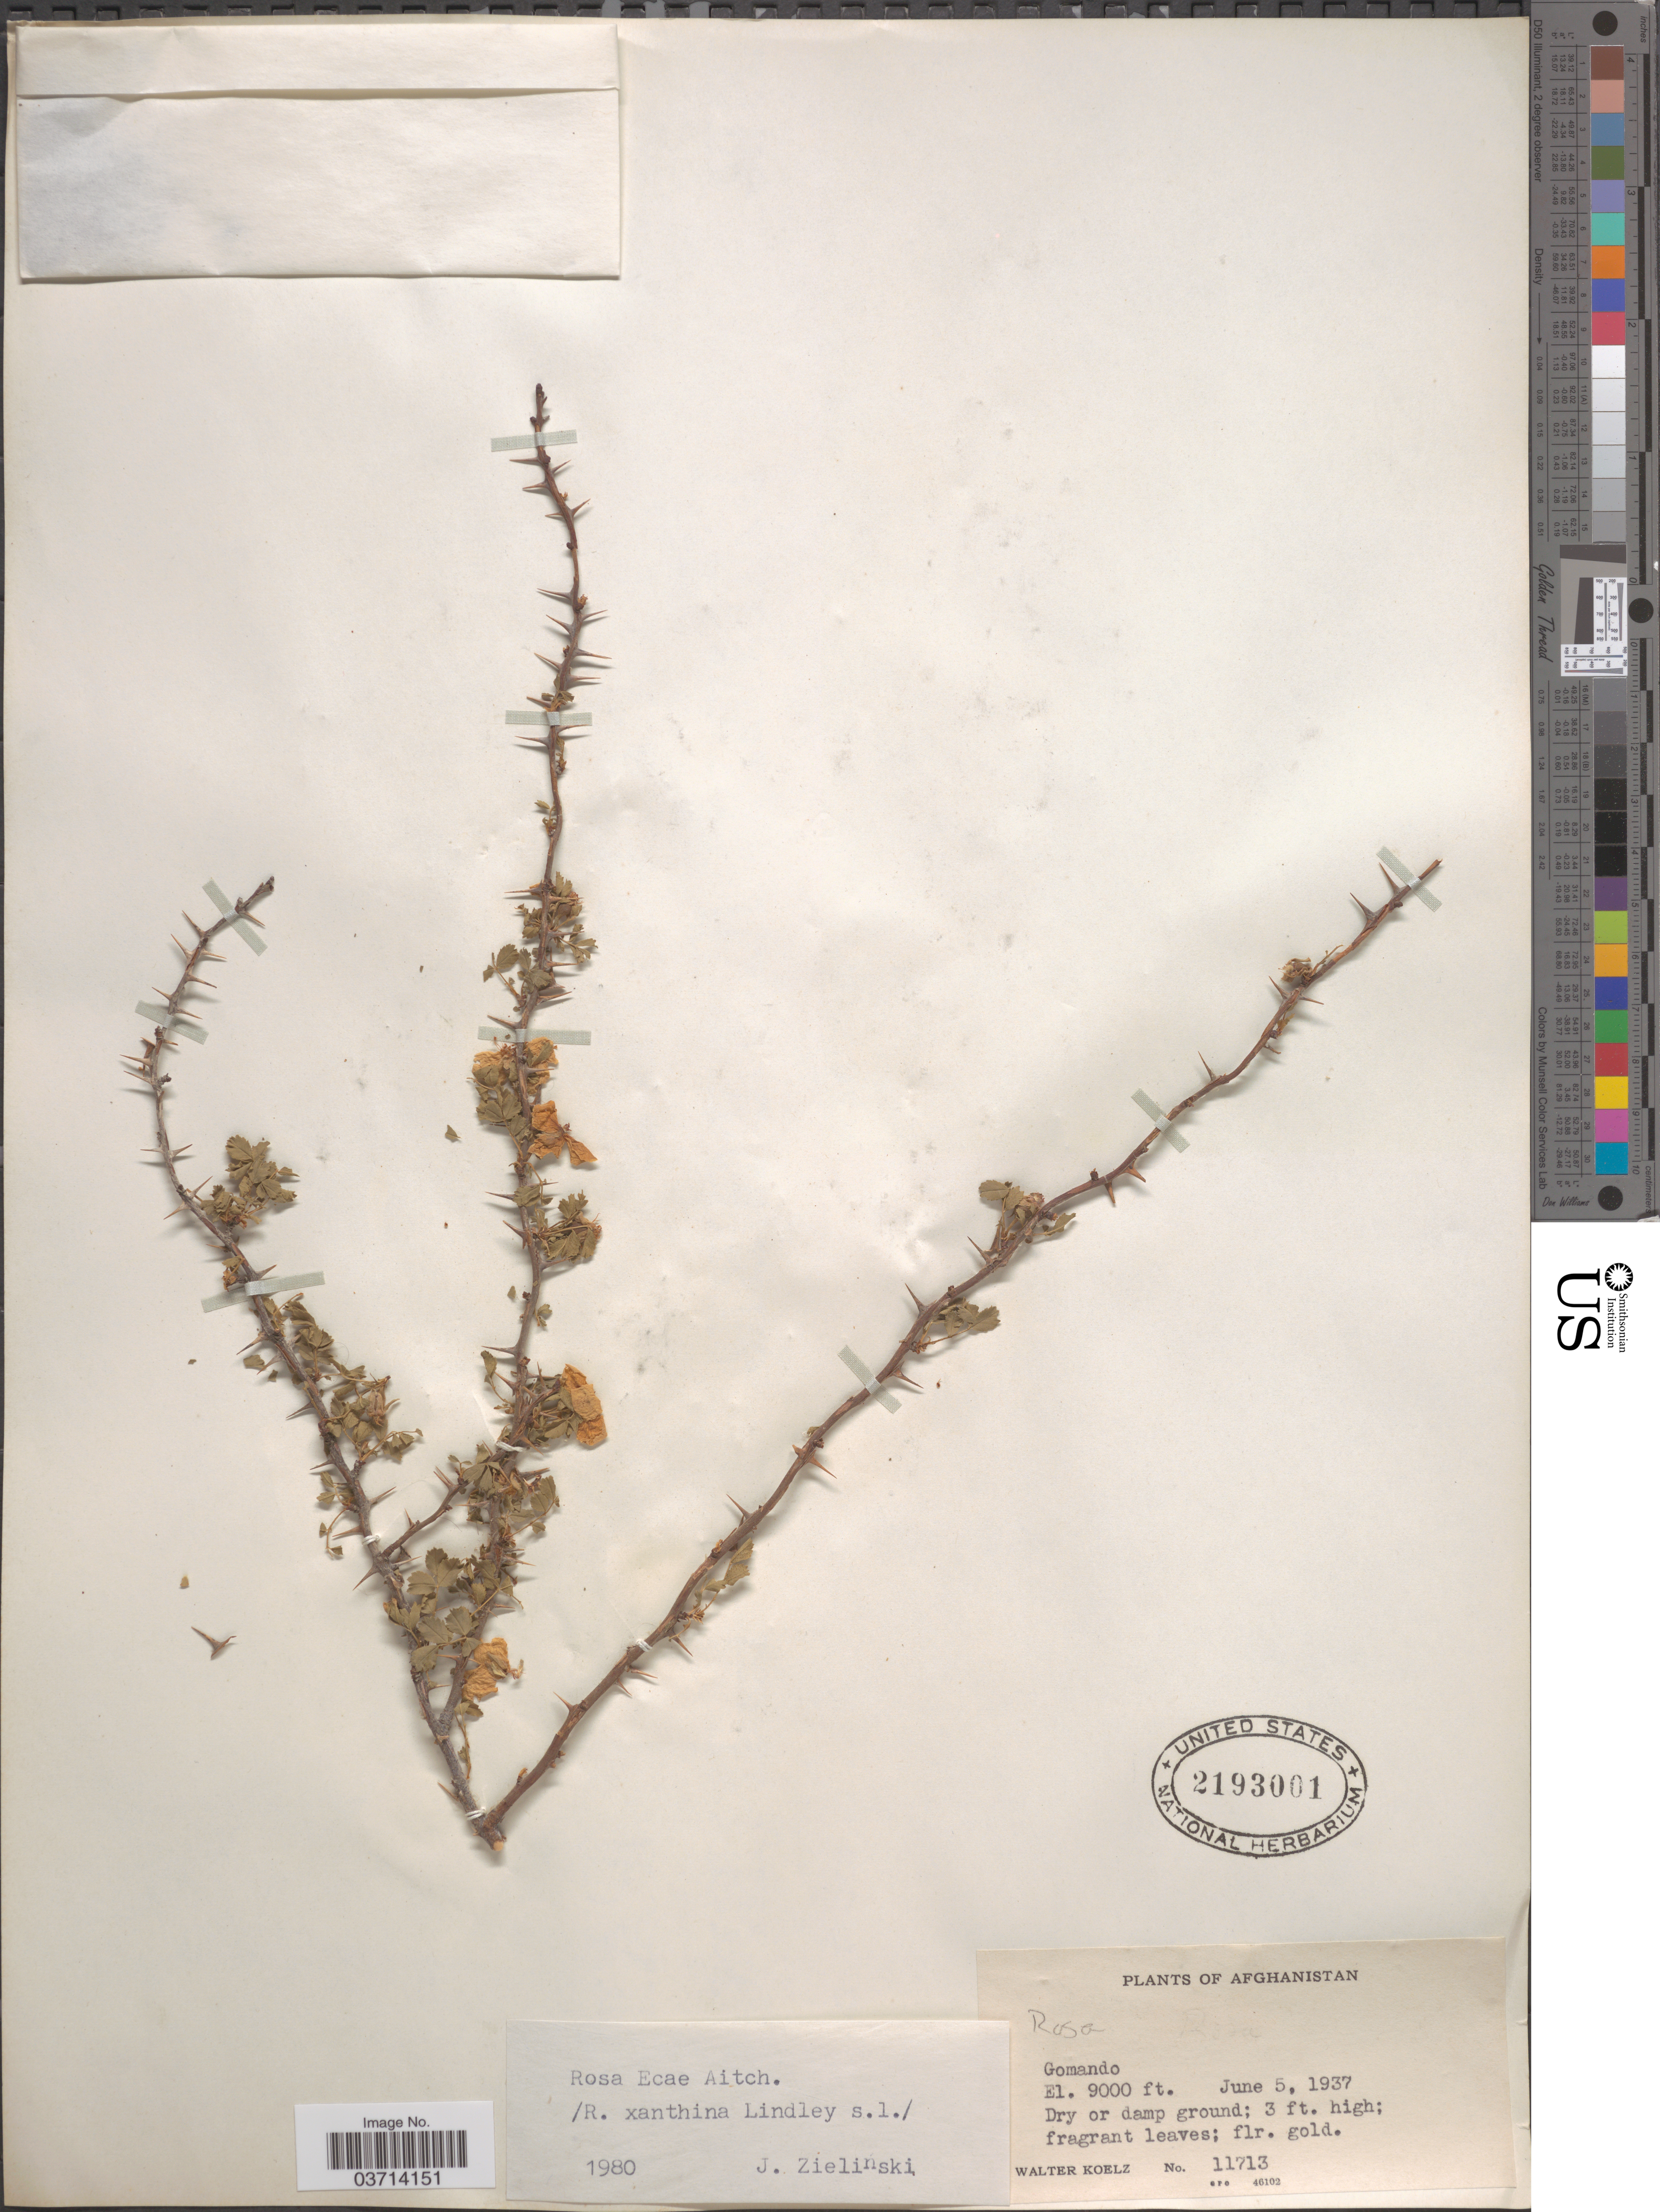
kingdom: Plantae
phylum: Tracheophyta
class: Magnoliopsida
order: Rosales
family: Rosaceae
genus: Rosa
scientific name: Rosa ecae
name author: Aitch.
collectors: W. N. Koelz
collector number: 11713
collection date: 1937-06-05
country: Afghanistan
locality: Gomando.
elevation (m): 2743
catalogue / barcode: US 2193001